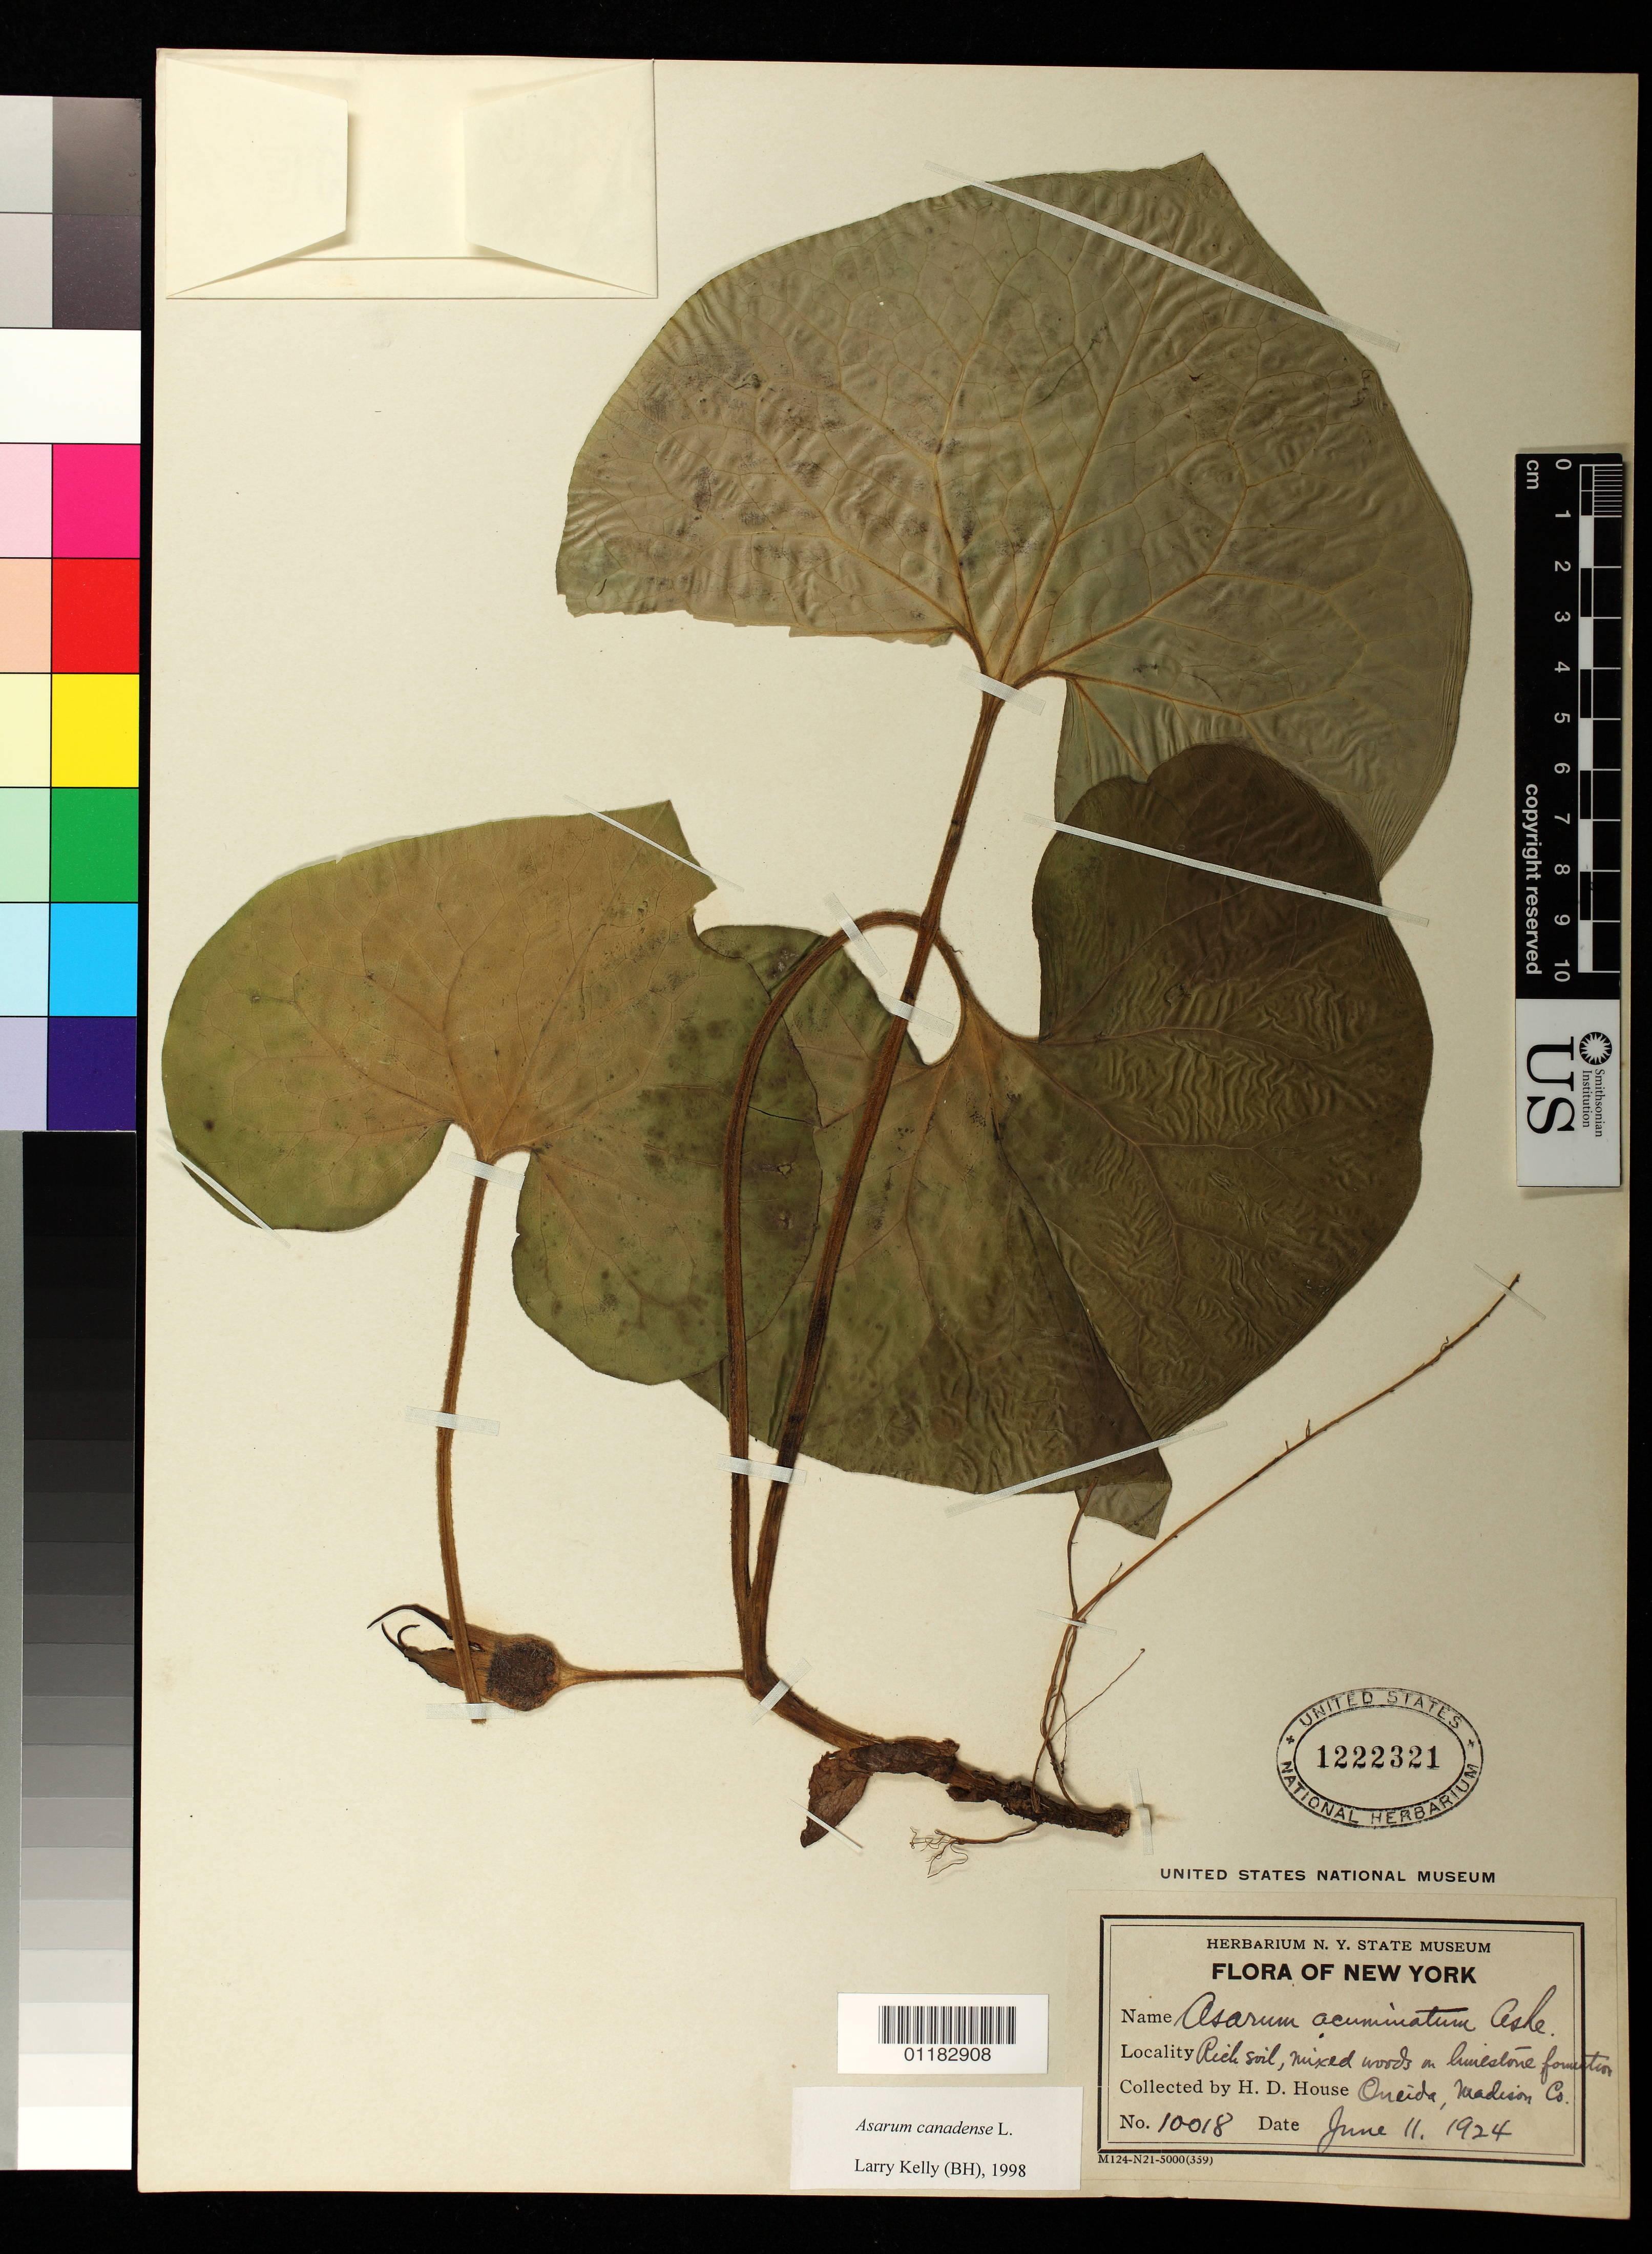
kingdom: Plantae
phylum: Tracheophyta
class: Magnoliopsida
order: Piperales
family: Aristolochiaceae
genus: Asarum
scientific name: Asarum canadense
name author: L.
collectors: H. D. House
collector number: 10018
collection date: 1924-06-11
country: United States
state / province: New York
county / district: Madison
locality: Oneida, Madison County.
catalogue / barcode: US 1222321